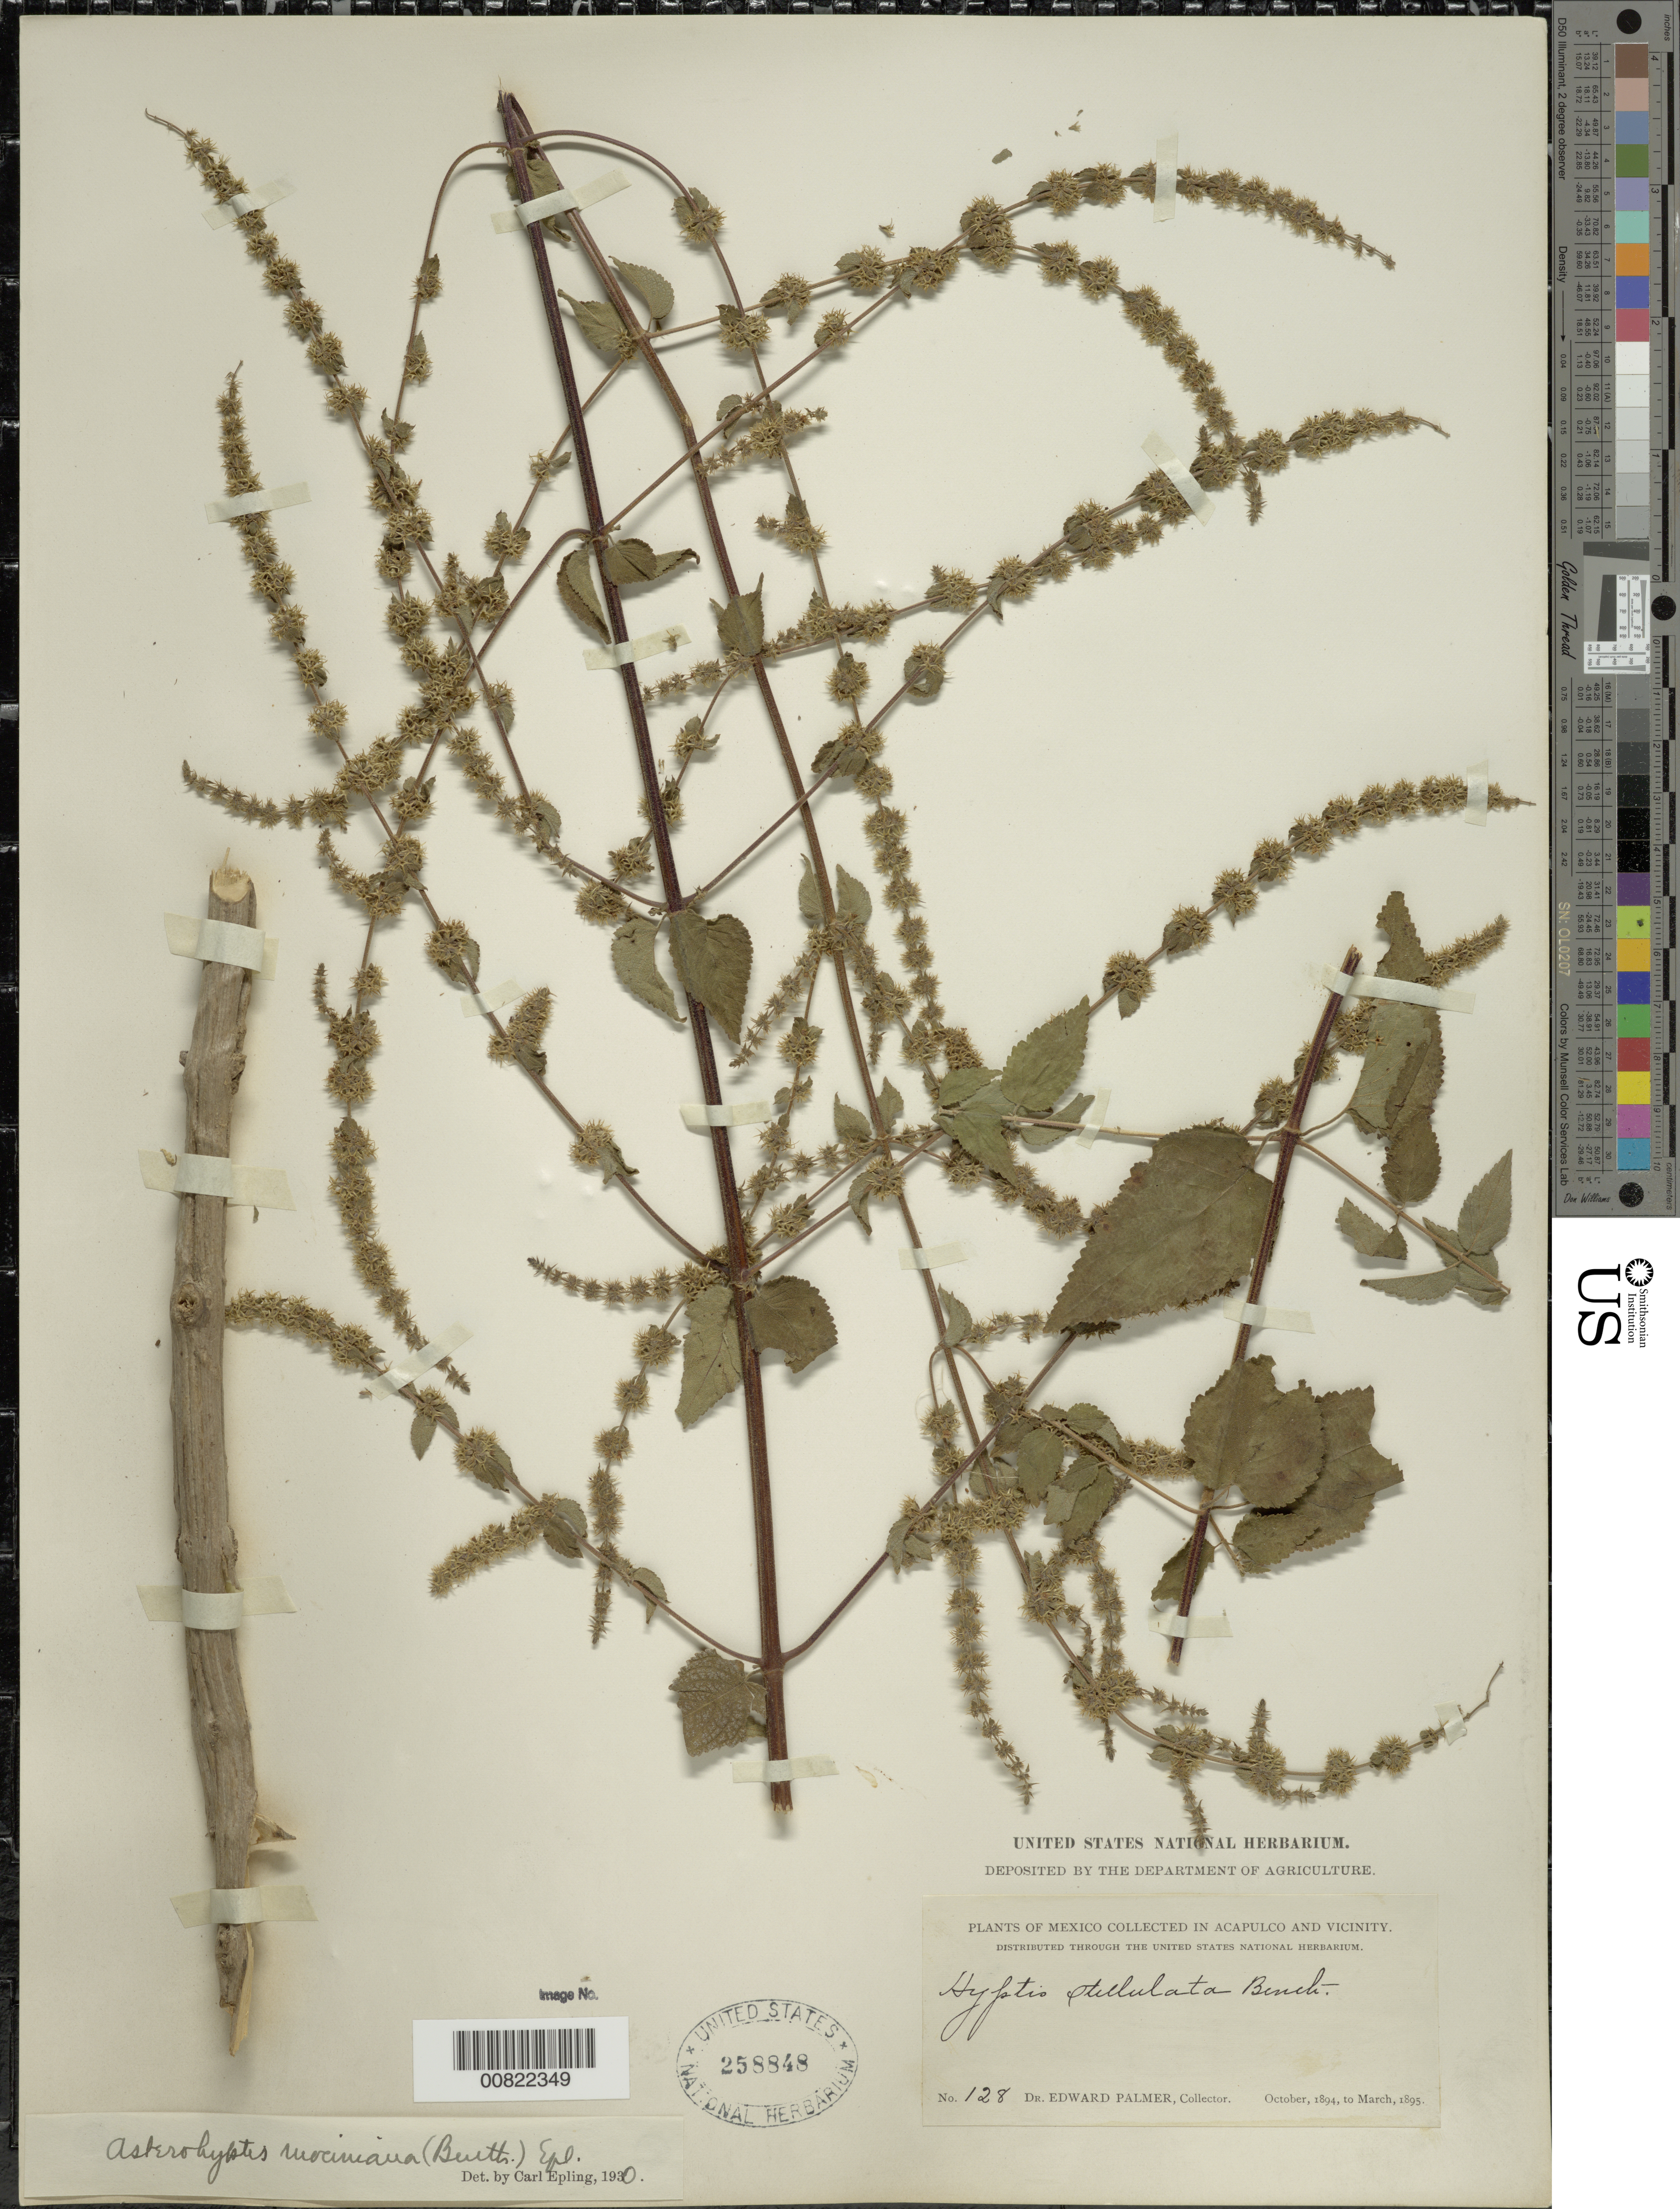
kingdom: Plantae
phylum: Tracheophyta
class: Magnoliopsida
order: Lamiales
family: Lamiaceae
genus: Asterohyptis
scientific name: Asterohyptis mociniana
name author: (Benth.) Epling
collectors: E. Palmer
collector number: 128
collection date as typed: Oct 1894 to -- Mar 1895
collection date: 1894-10/1895-03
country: Mexico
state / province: Guerrero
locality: Acapulco, Guerrero and vicinity.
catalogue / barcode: US 258848